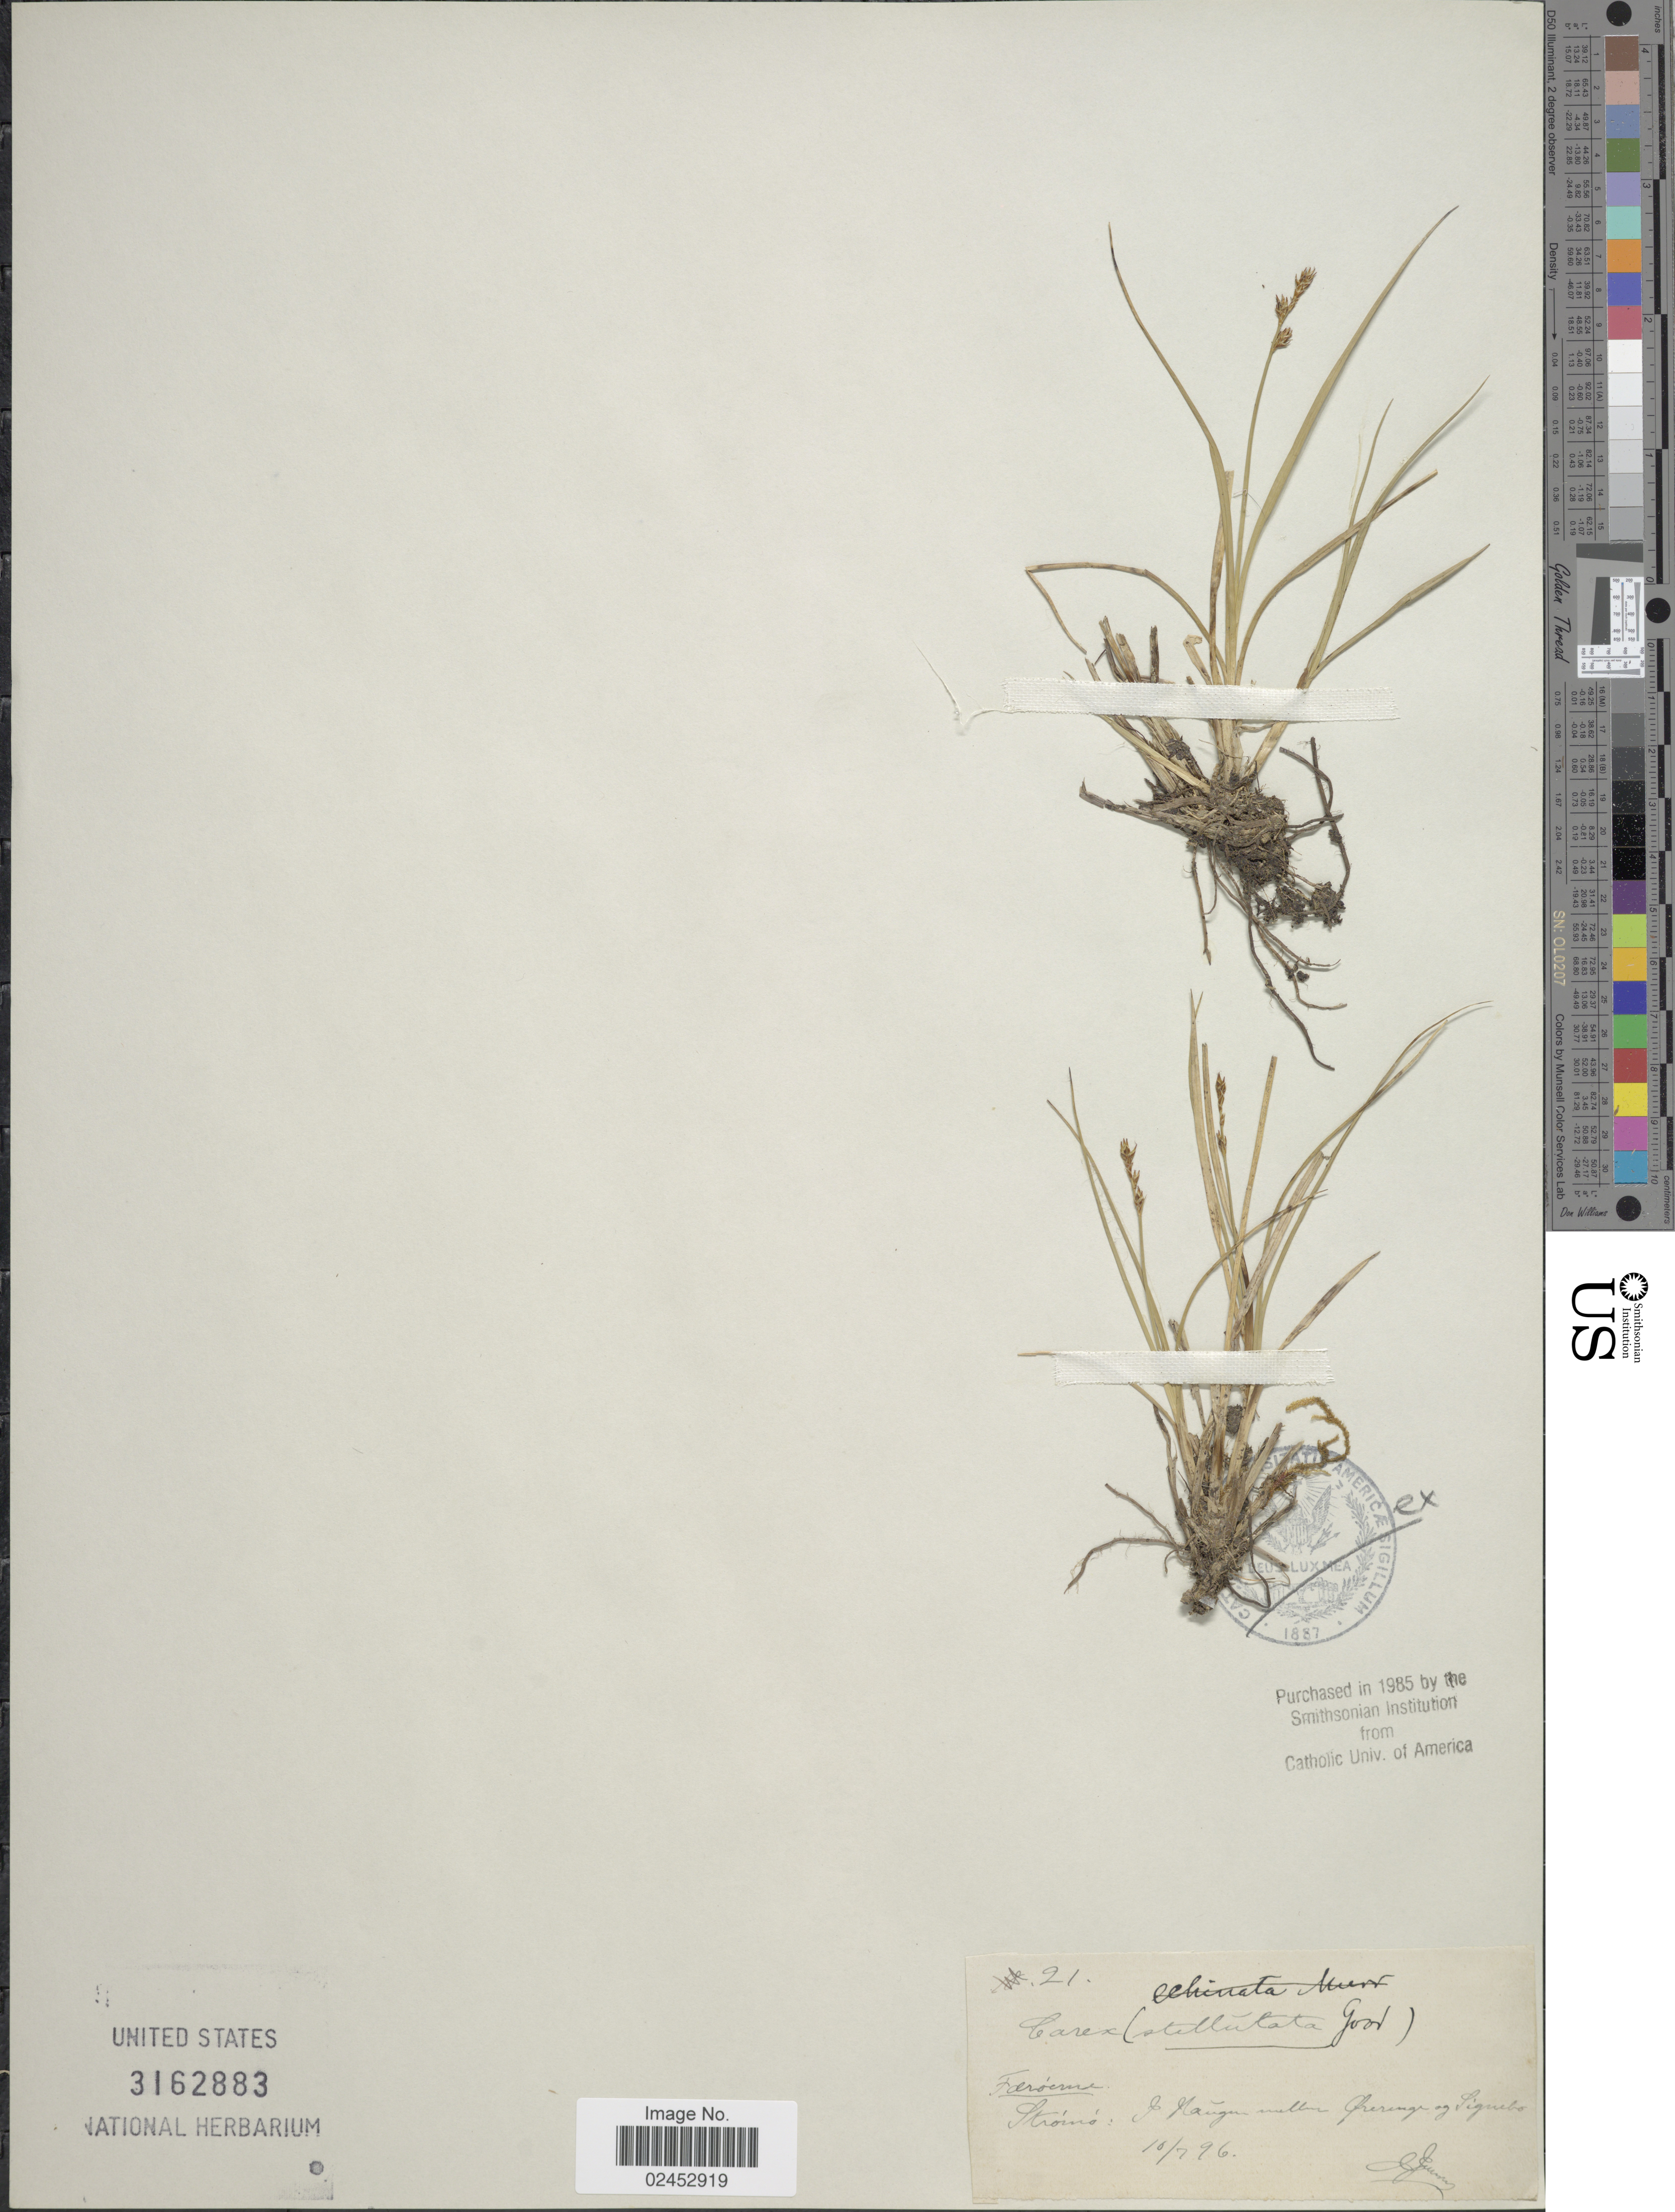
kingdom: Plantae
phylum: Tracheophyta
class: Liliopsida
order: Poales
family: Cyperaceae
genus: Carex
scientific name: Carex echinata subsp. echinata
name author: Murray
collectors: C. Jenssen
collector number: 21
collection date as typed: Transcribed d/m/y: 10/7/96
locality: Feroerme, Stromo I Haugum maller herenger ag Siguelo.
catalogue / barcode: US 3162883